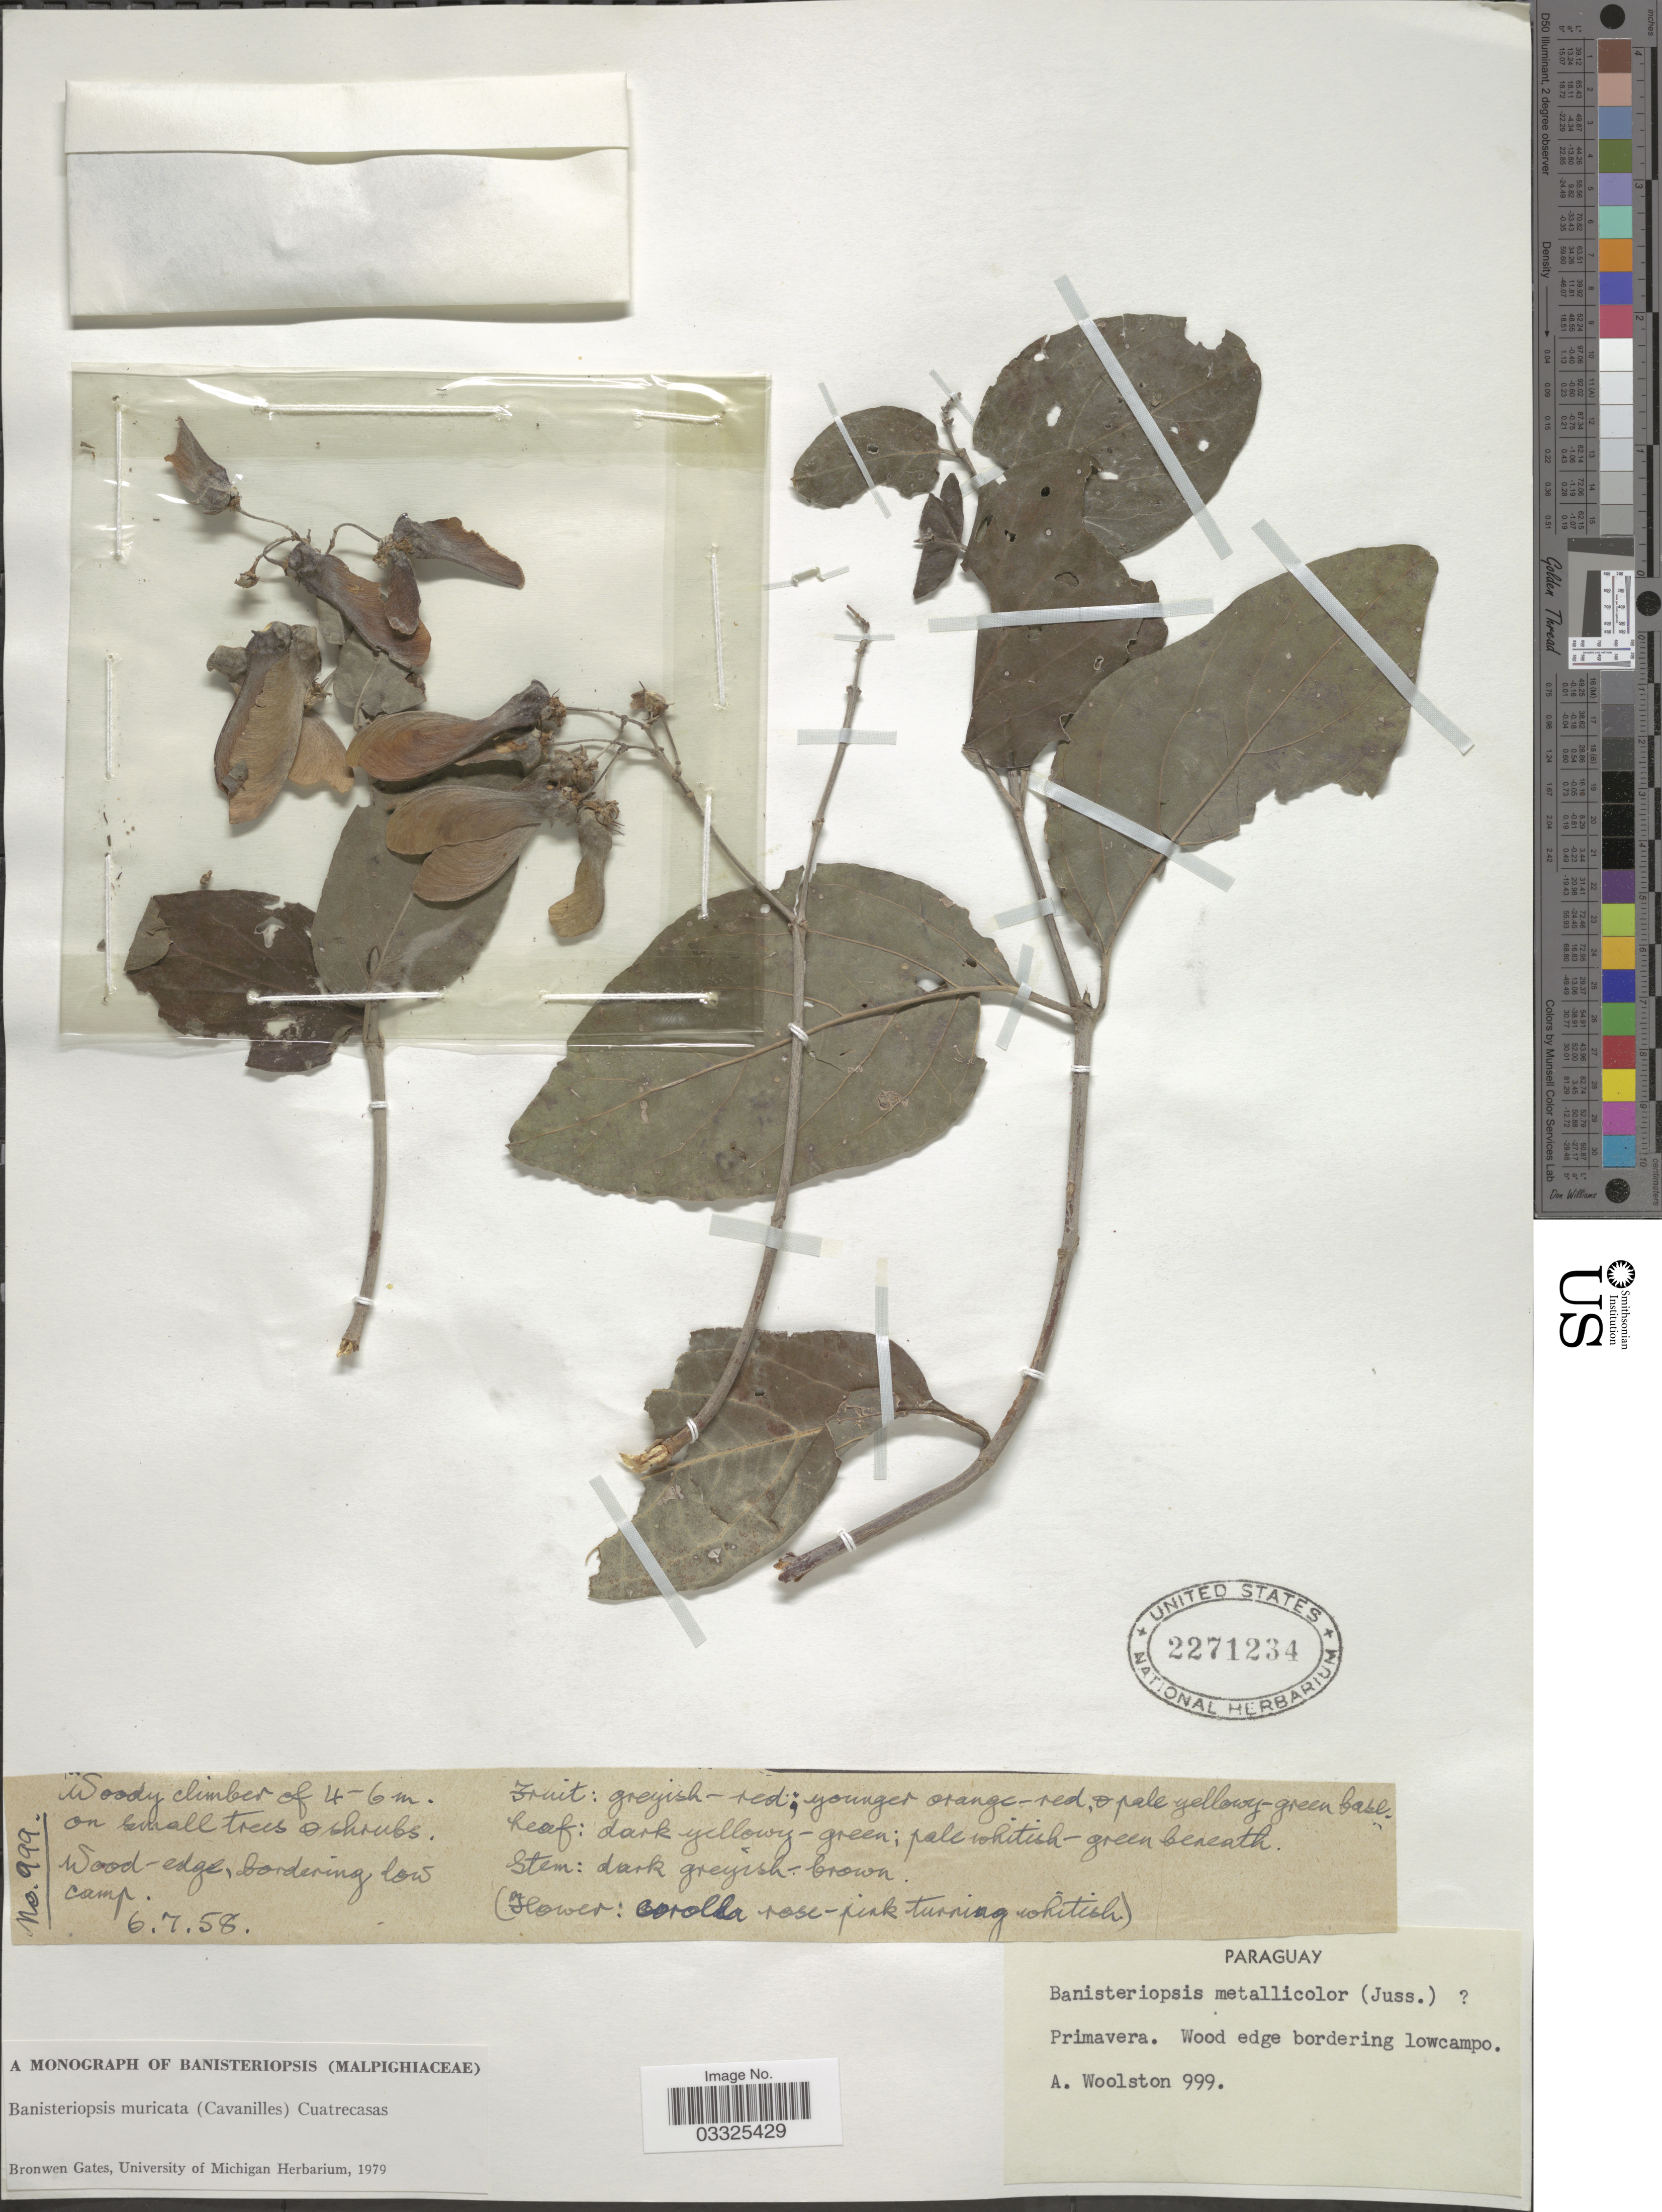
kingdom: Plantae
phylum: Tracheophyta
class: Magnoliopsida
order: Malpighiales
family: Malpighiaceae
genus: Banisteriopsis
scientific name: Banisteriopsis muricata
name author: (Cav.) Cuatrec.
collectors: A. Woolston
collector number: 999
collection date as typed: Transcribed d/m/y: 6/7/58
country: Paraguay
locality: Primavera.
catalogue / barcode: US 2271234